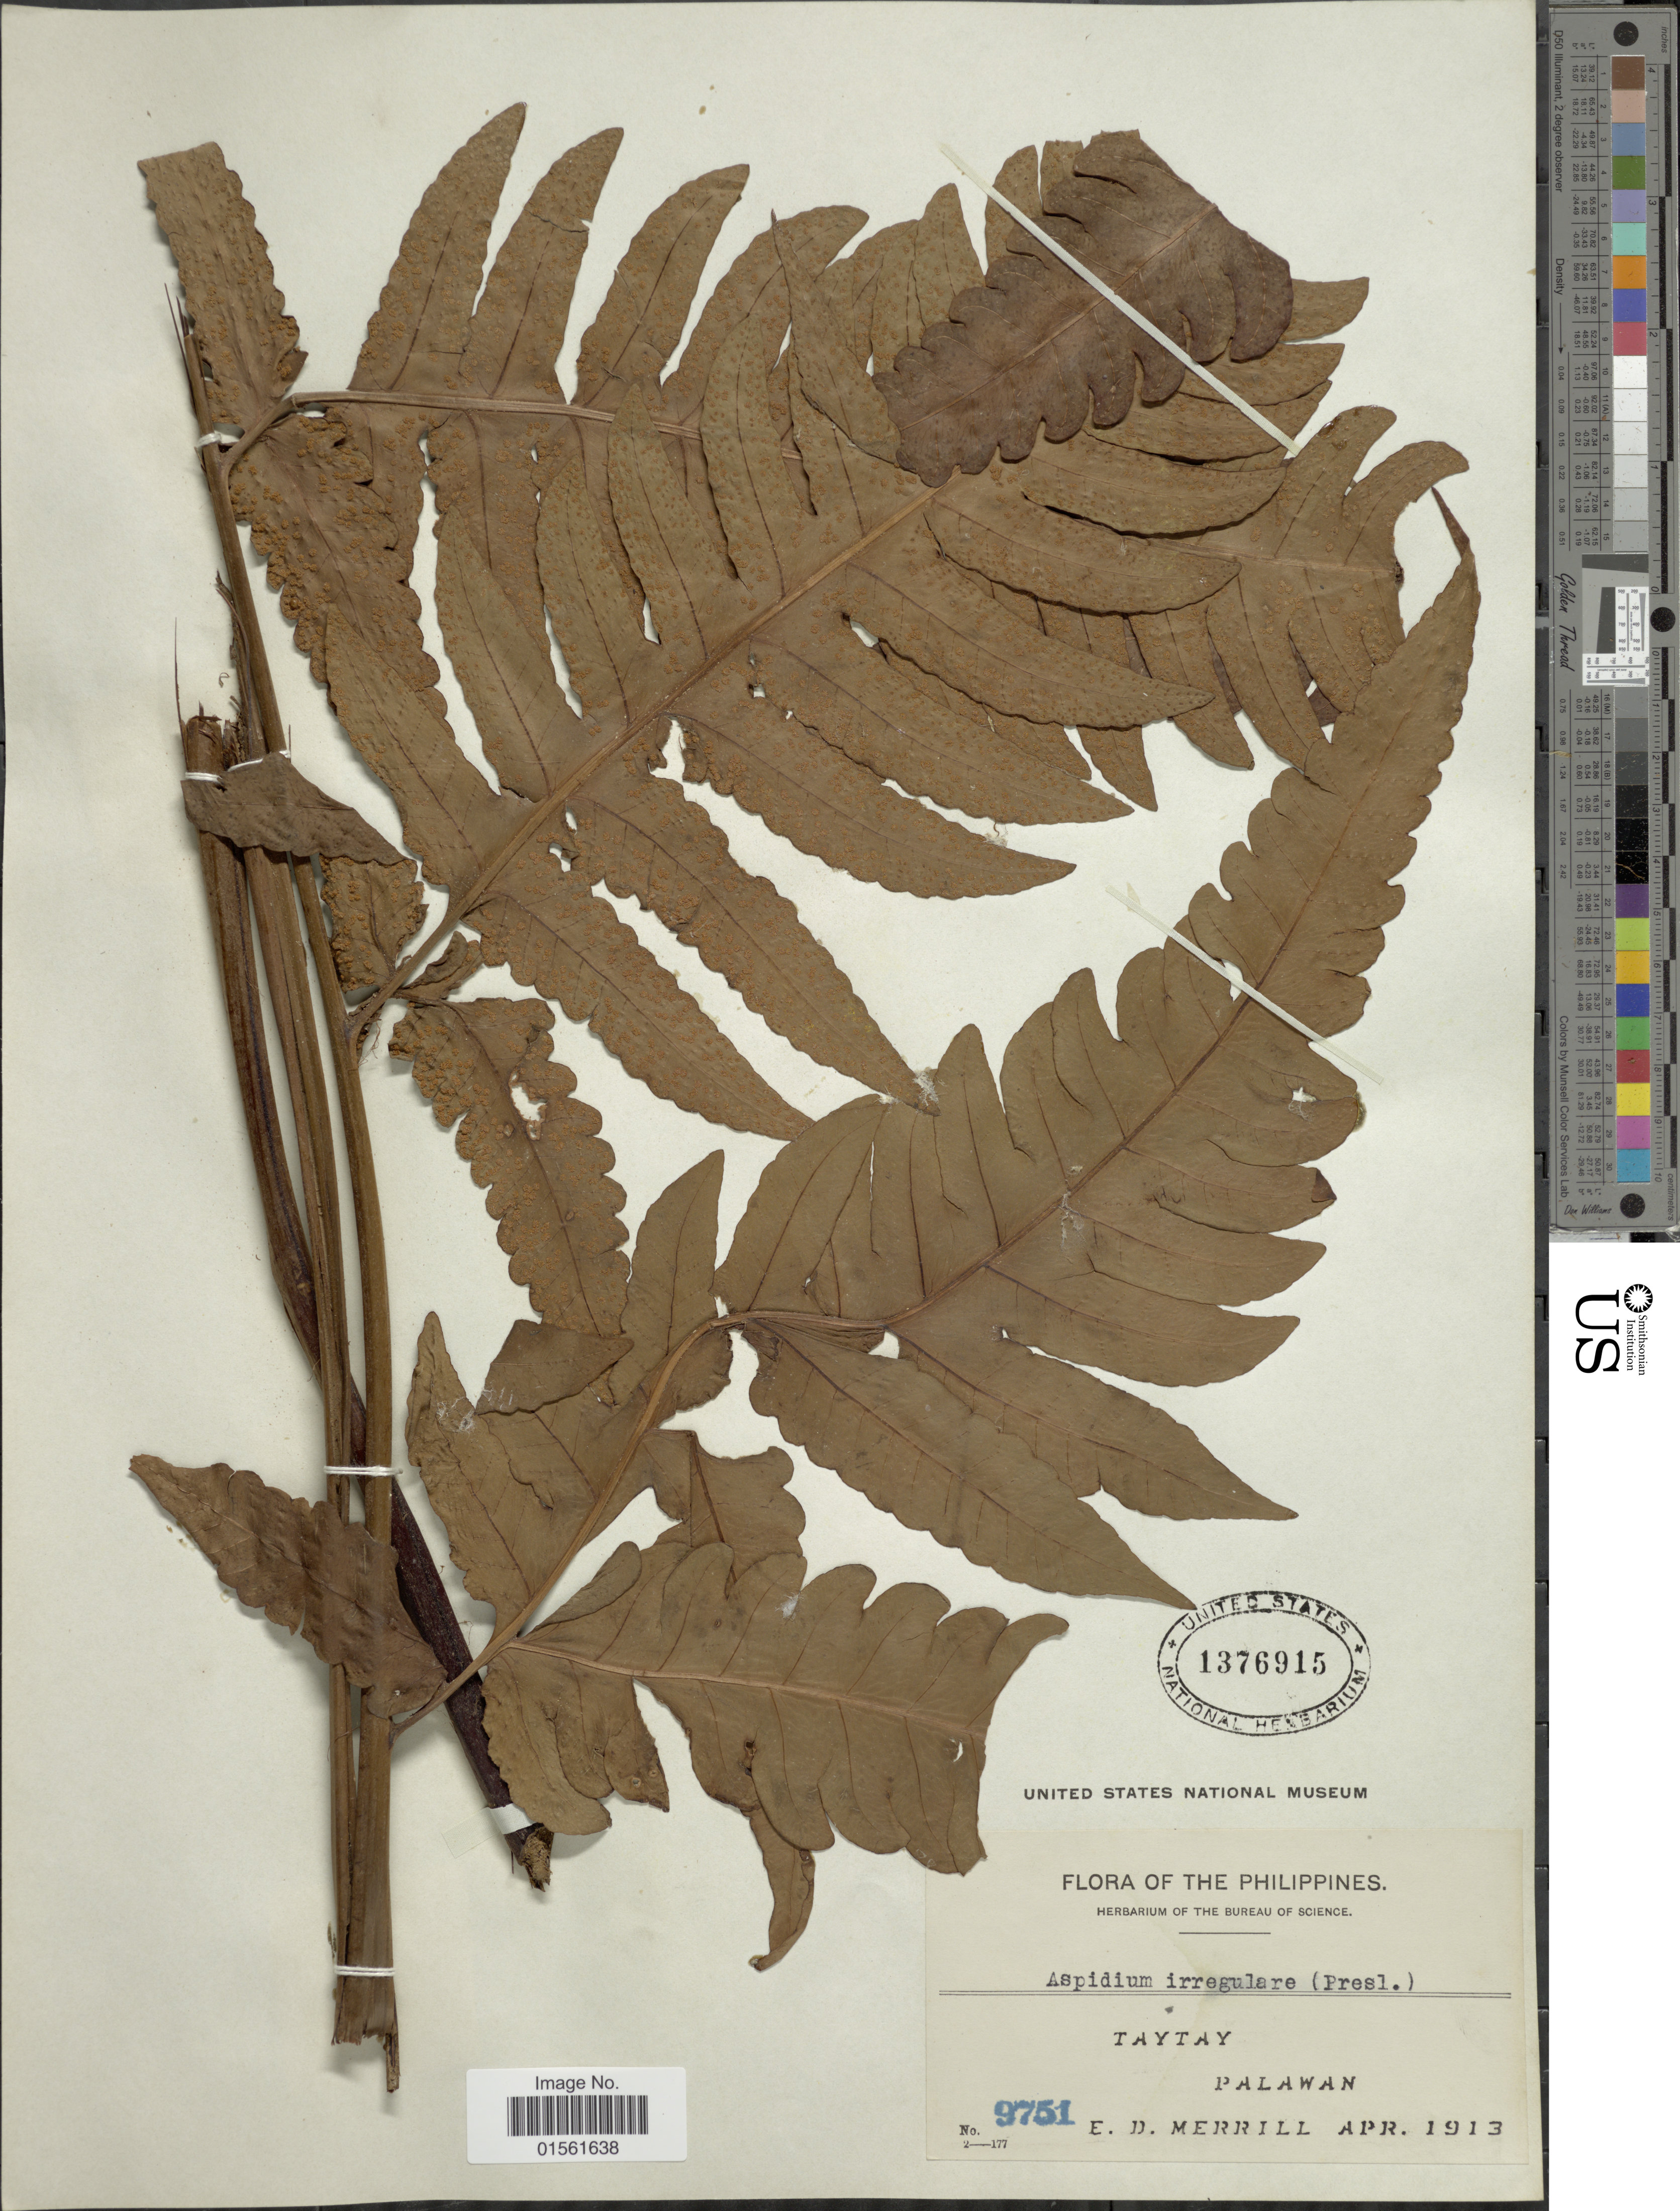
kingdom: Plantae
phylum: Tracheophyta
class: Polypodiopsida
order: Polypodiales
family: Dryopteridaceae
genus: Pleocnemia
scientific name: Pleocnemia irregularis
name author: (C. Presl) Holttum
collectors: E. D. Merrill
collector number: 9751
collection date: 1913-04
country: Philippines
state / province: Mimaropa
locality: Taytay, Palawan.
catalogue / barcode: US 1376915